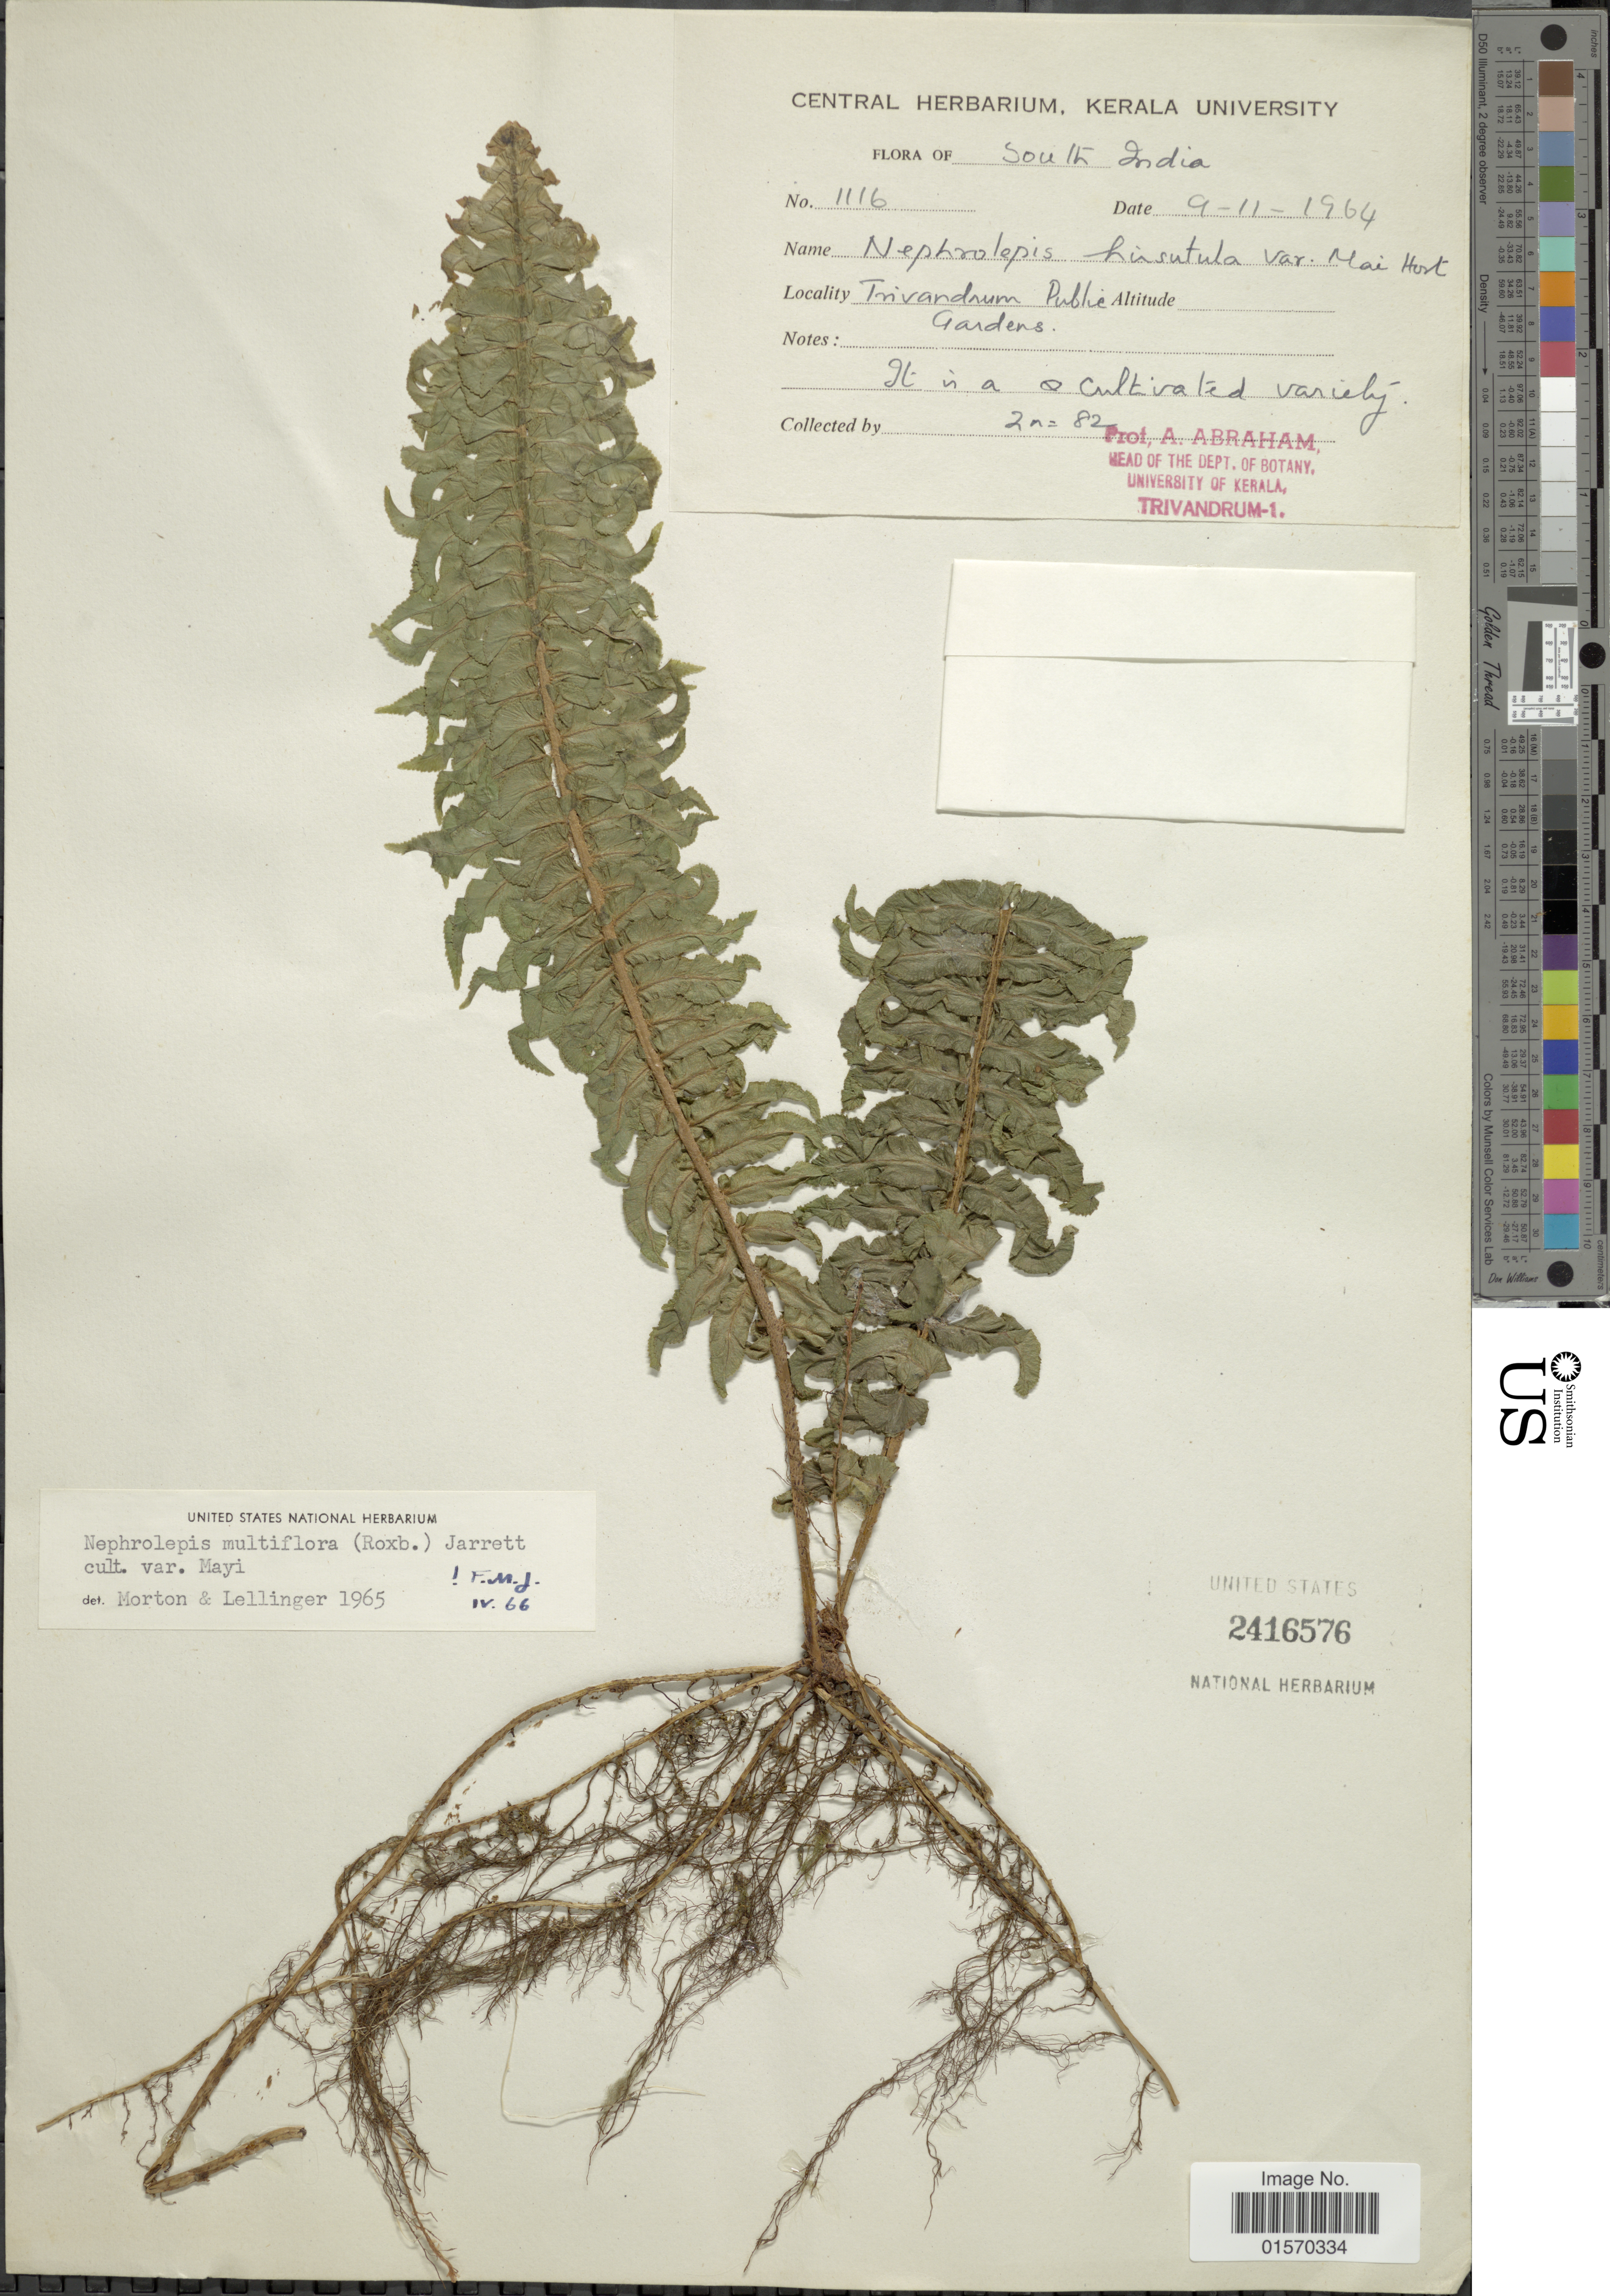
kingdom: Plantae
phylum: Tracheophyta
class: Polypodiopsida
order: Polypodiales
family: Nephrolepidaceae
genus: Nephrolepis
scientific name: Nephrolepis multiflora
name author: (Roxb.) F.M. Jarrett ex C.V. Morton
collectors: A. Abraham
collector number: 1116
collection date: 1964-11-09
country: India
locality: South India. Trivandrum Public Gardens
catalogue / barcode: US 2416576